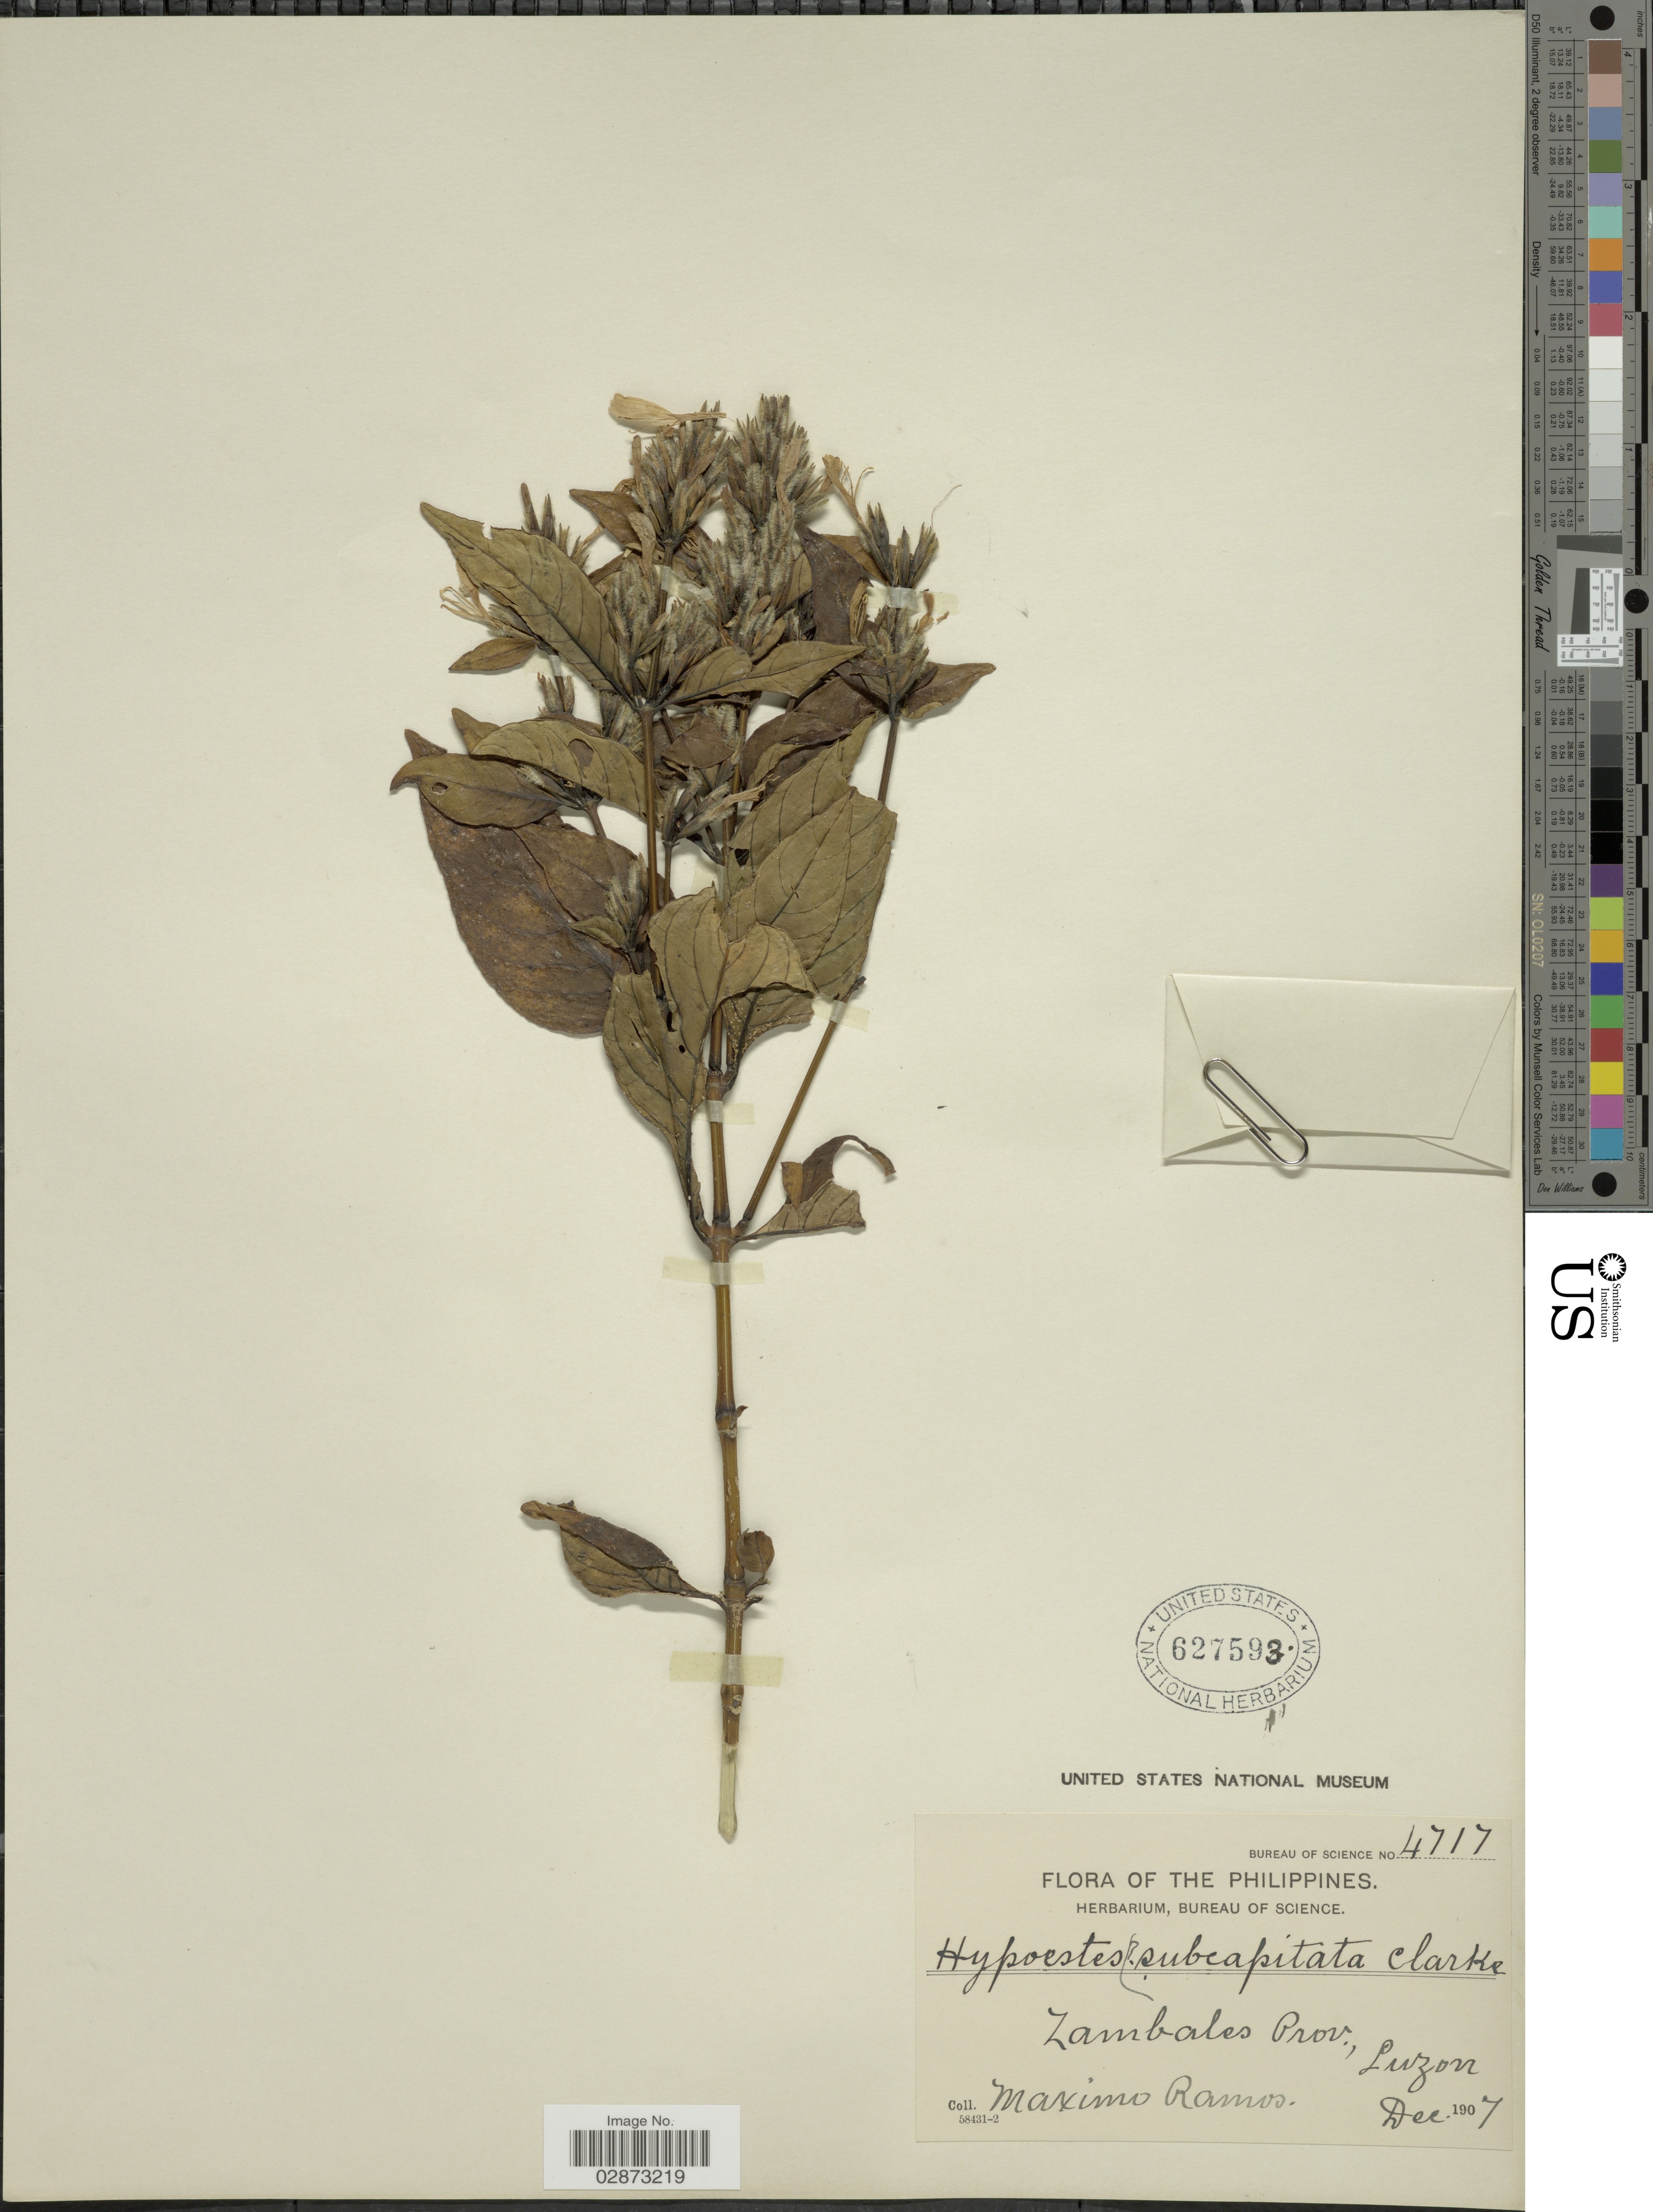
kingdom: Plantae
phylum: Tracheophyta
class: Magnoliopsida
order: Lamiales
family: Acanthaceae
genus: Hypoestes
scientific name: Hypoestes subcapitata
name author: C.B. Clarke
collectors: M. Ramos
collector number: Bureau of Science 4717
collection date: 1907-12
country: Philippines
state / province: Central Luzon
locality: Zambales Prov., Luzon.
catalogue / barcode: US 627593